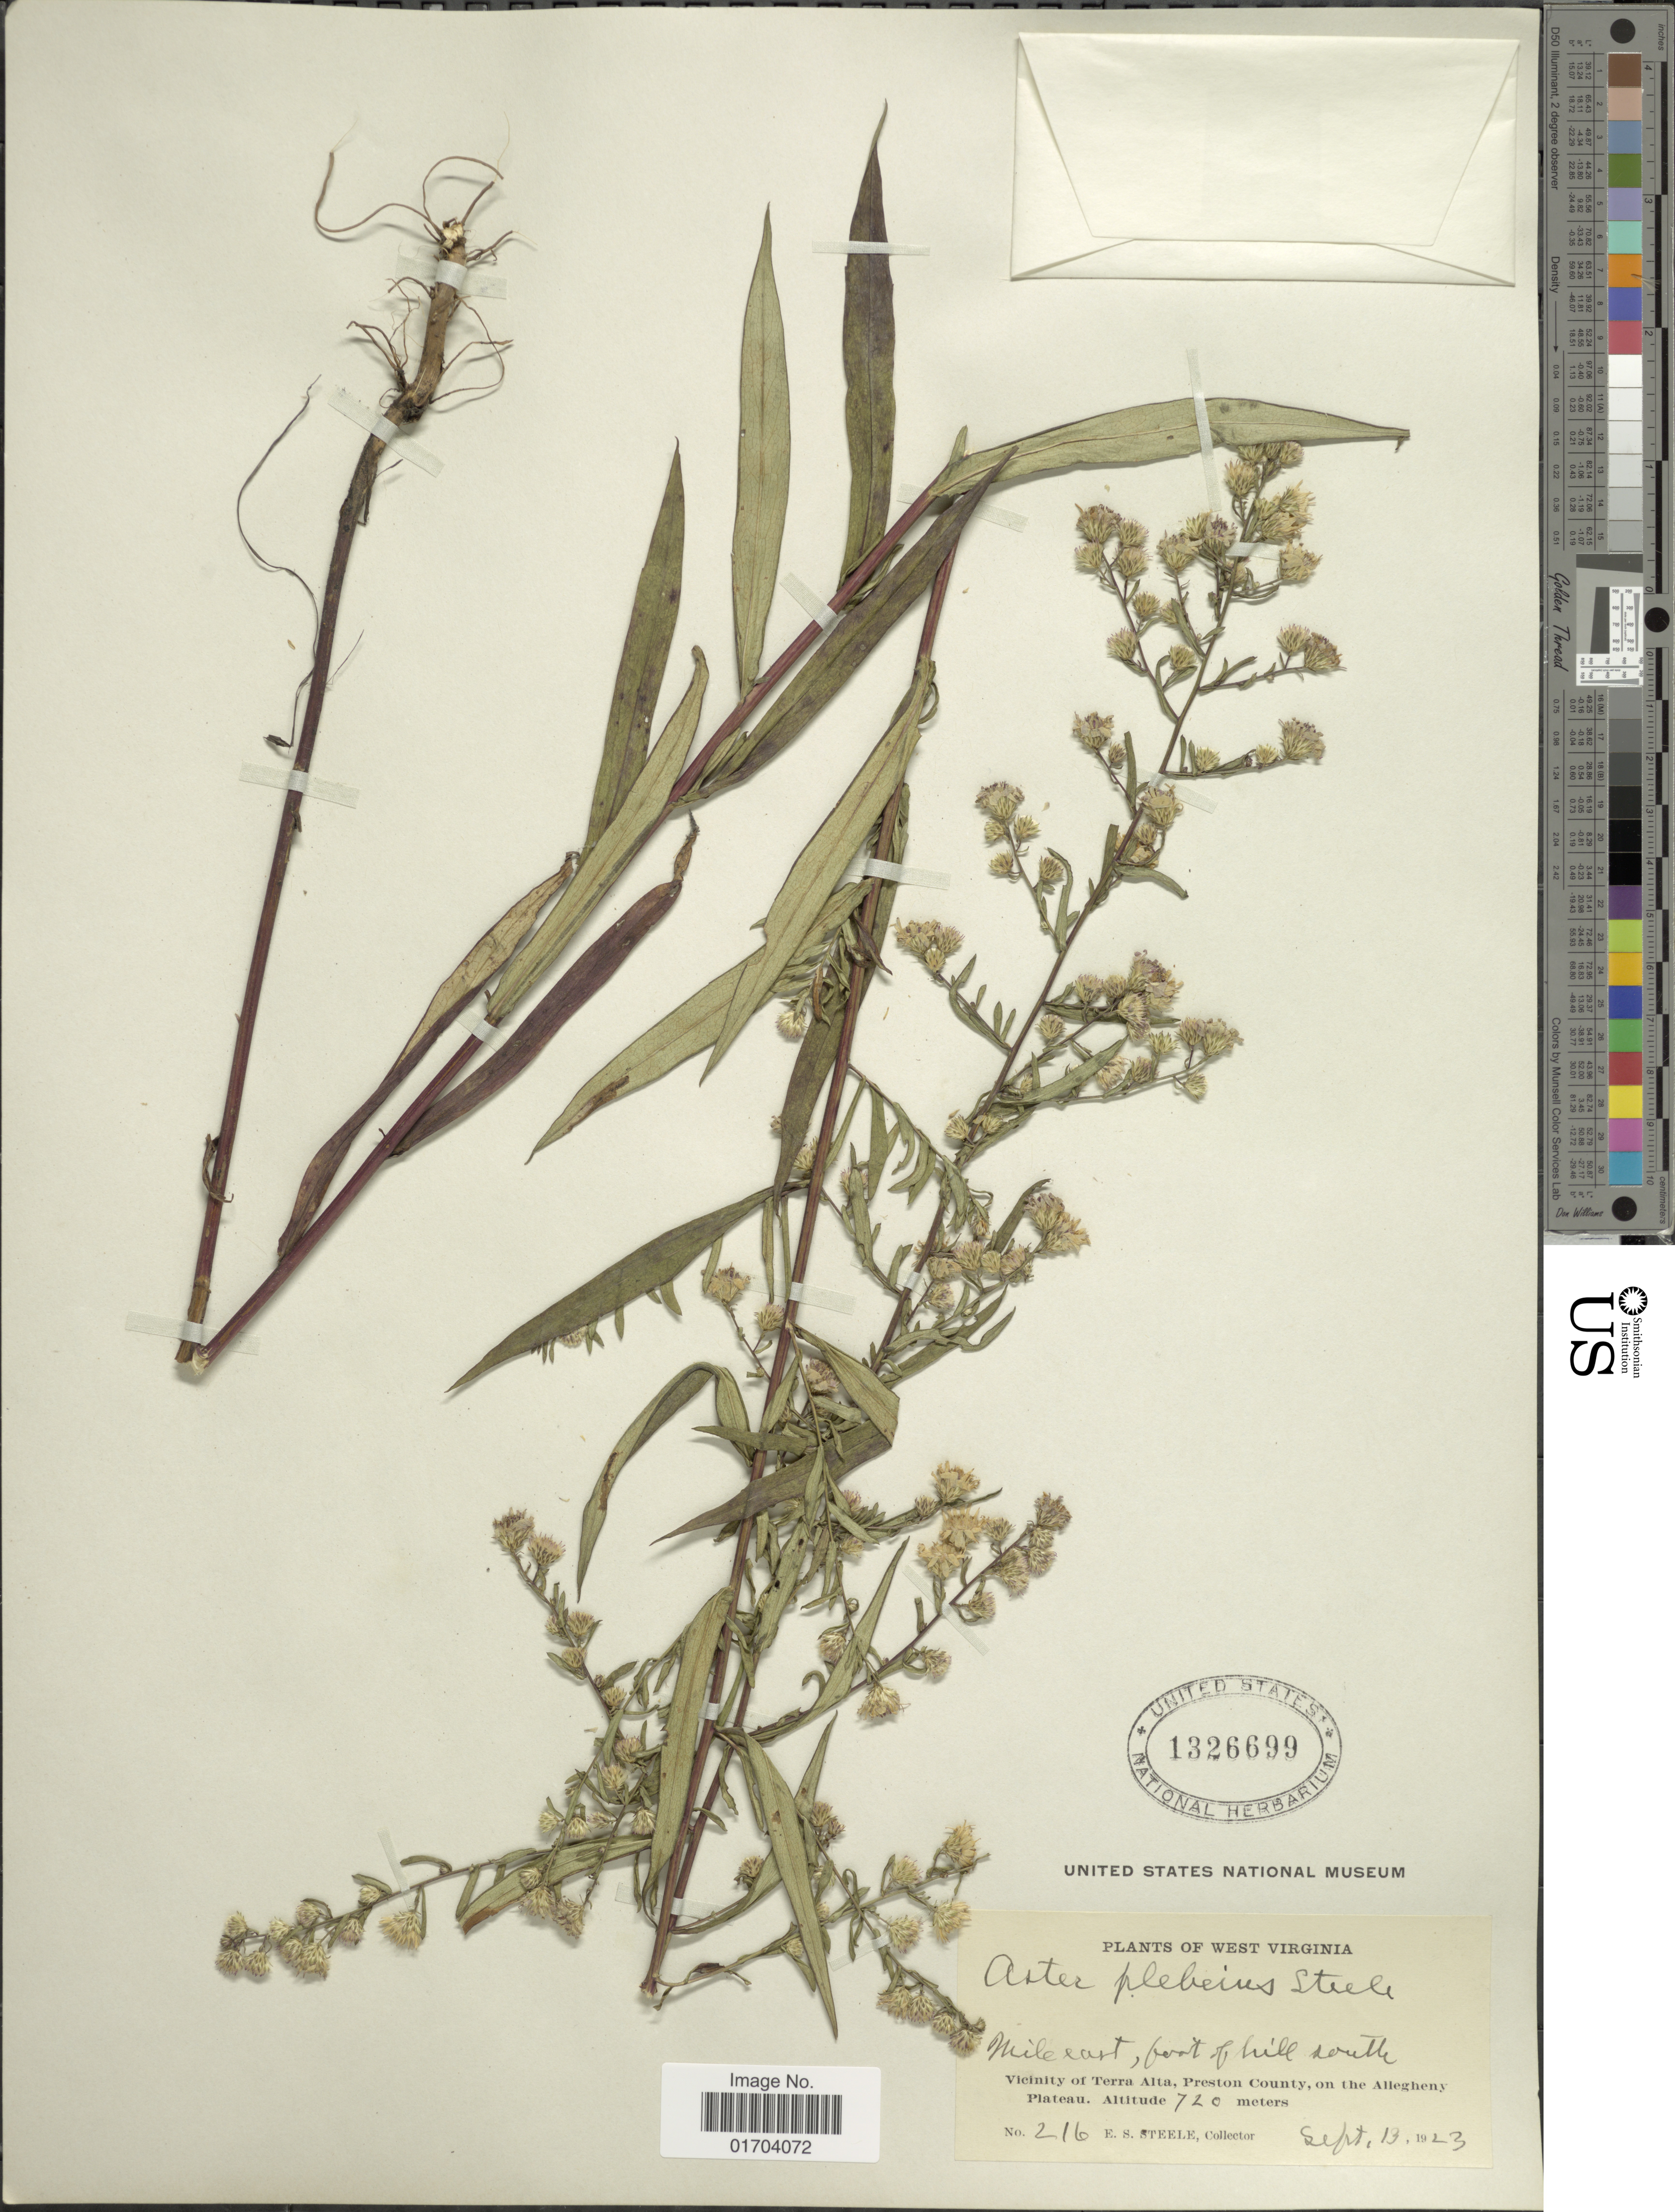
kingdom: Plantae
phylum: Tracheophyta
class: Magnoliopsida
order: Asterales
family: Asteraceae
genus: Aster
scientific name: Aster plebeius E.S. Steele sp. nov. ined.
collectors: E. Steele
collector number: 216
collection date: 1923-09-13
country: United States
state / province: West Virginia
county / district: Preston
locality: Mile east, foot of hill south, Vicinity of Terra Alta, Preston County, on the Allegheny Plateau.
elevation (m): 720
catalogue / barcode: US 1326699